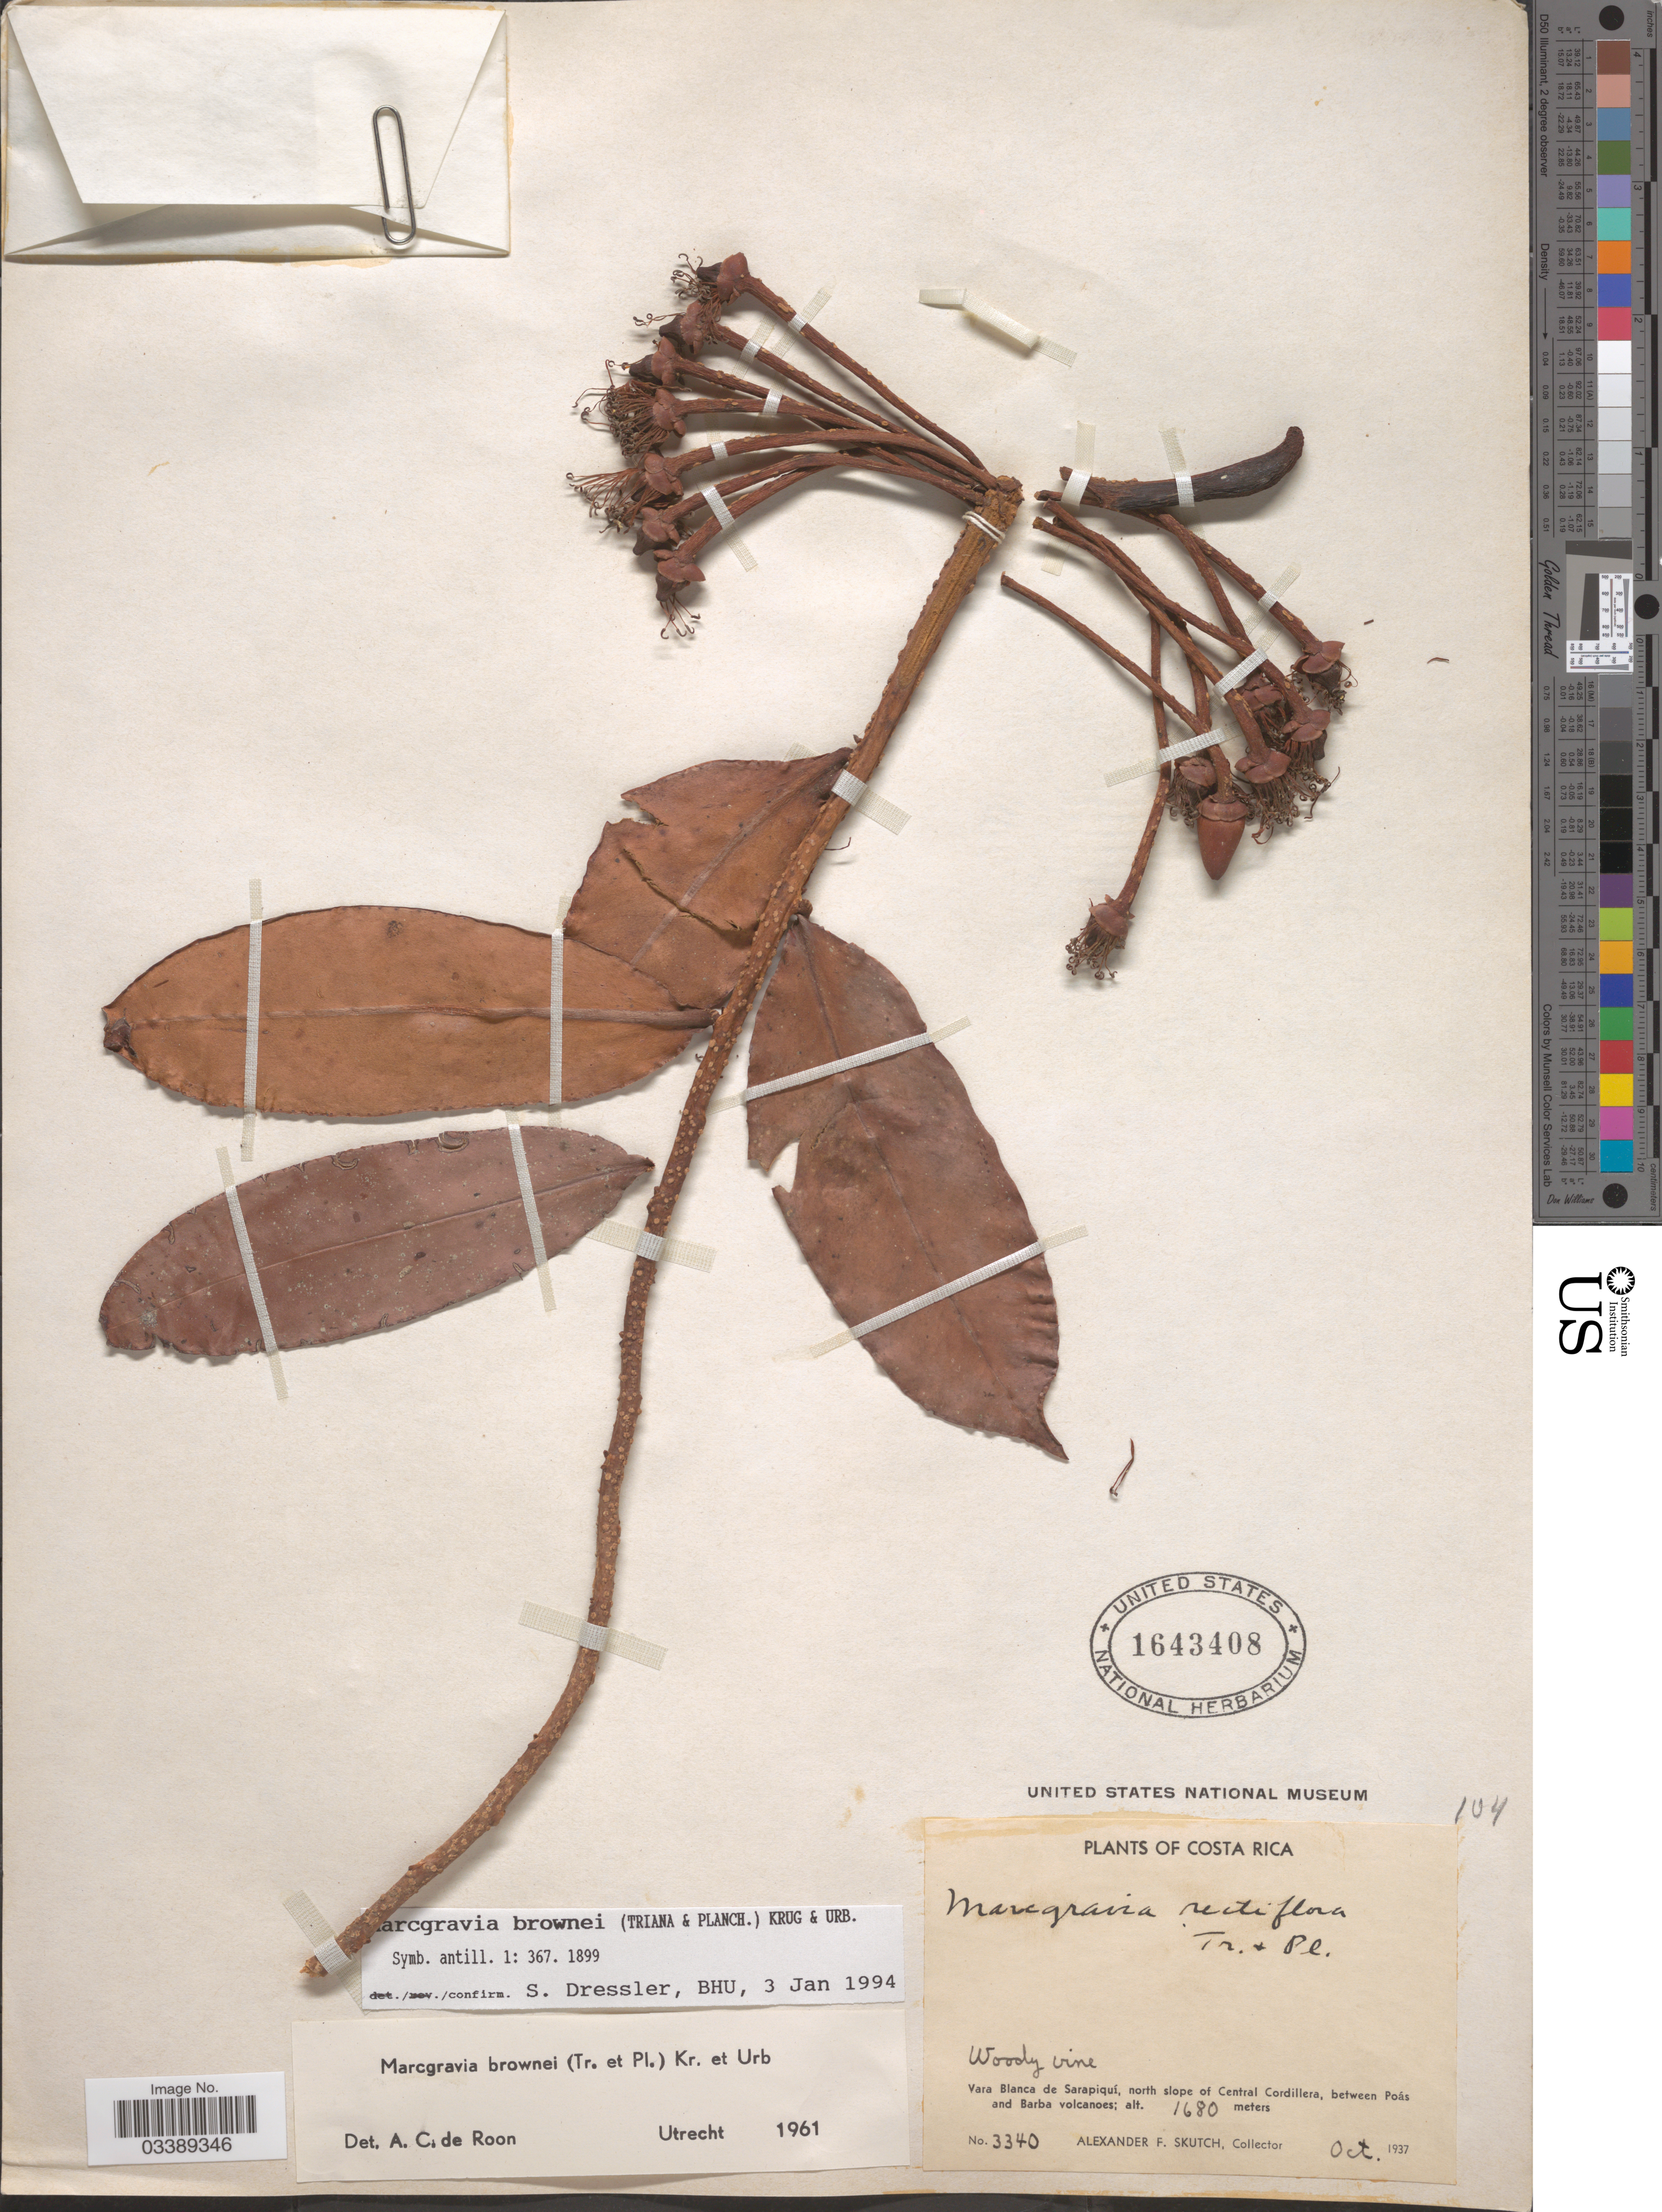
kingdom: Plantae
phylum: Tracheophyta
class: Magnoliopsida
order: Ericales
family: Marcgraviaceae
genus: Marcgravia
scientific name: Marcgravia brownei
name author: (Triana & Planch.) Krug & Urb.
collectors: A. F. Skutch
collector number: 3340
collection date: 1937-10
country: Costa Rica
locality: Vara Blanca de Sarapiquí, north slope of Central Cordillera, between Poás and Barba volcanoes.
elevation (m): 1680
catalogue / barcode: US 1643408